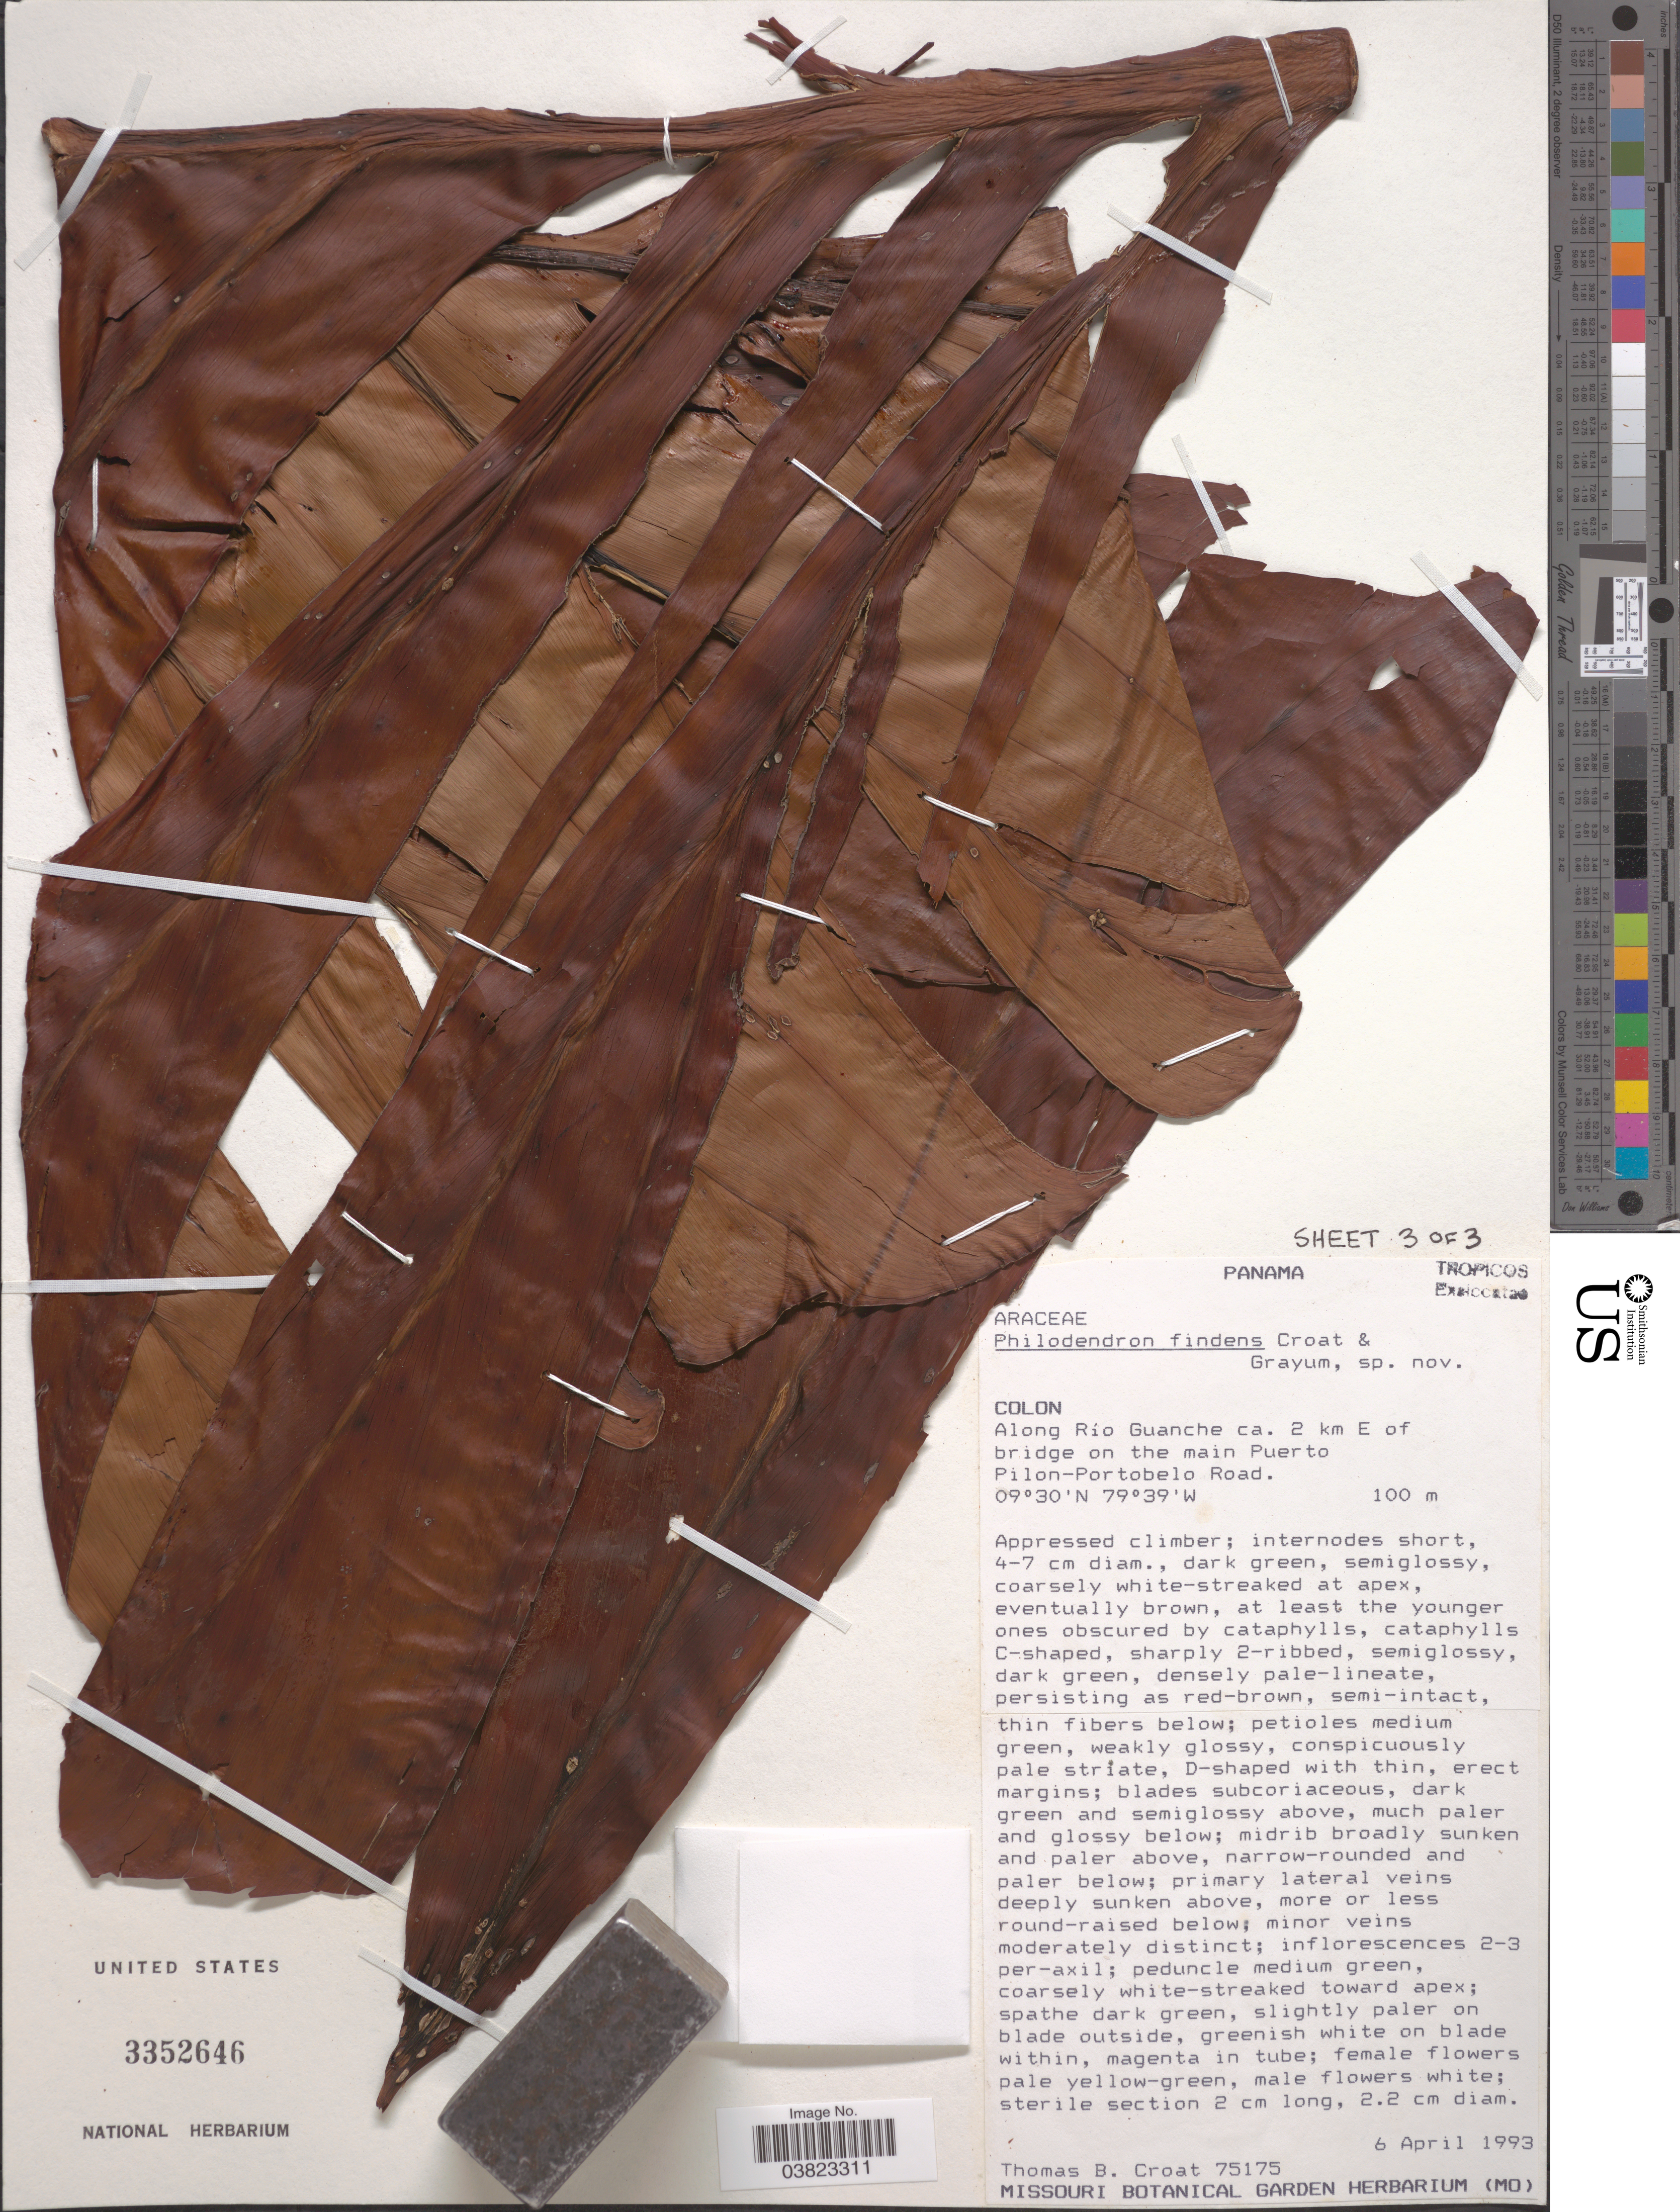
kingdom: Plantae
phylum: Tracheophyta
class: Liliopsida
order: Alismatales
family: Araceae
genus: Philodendron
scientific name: Philodendron findens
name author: Croat & Grayum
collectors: T. B. Croat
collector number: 75175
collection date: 1993-04-06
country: Panama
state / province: Colón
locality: Along Río Guanche ca. 2 km E of bridge on the main Puerto Pilon-Portobelo Road.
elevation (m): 100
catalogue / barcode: US 3352646